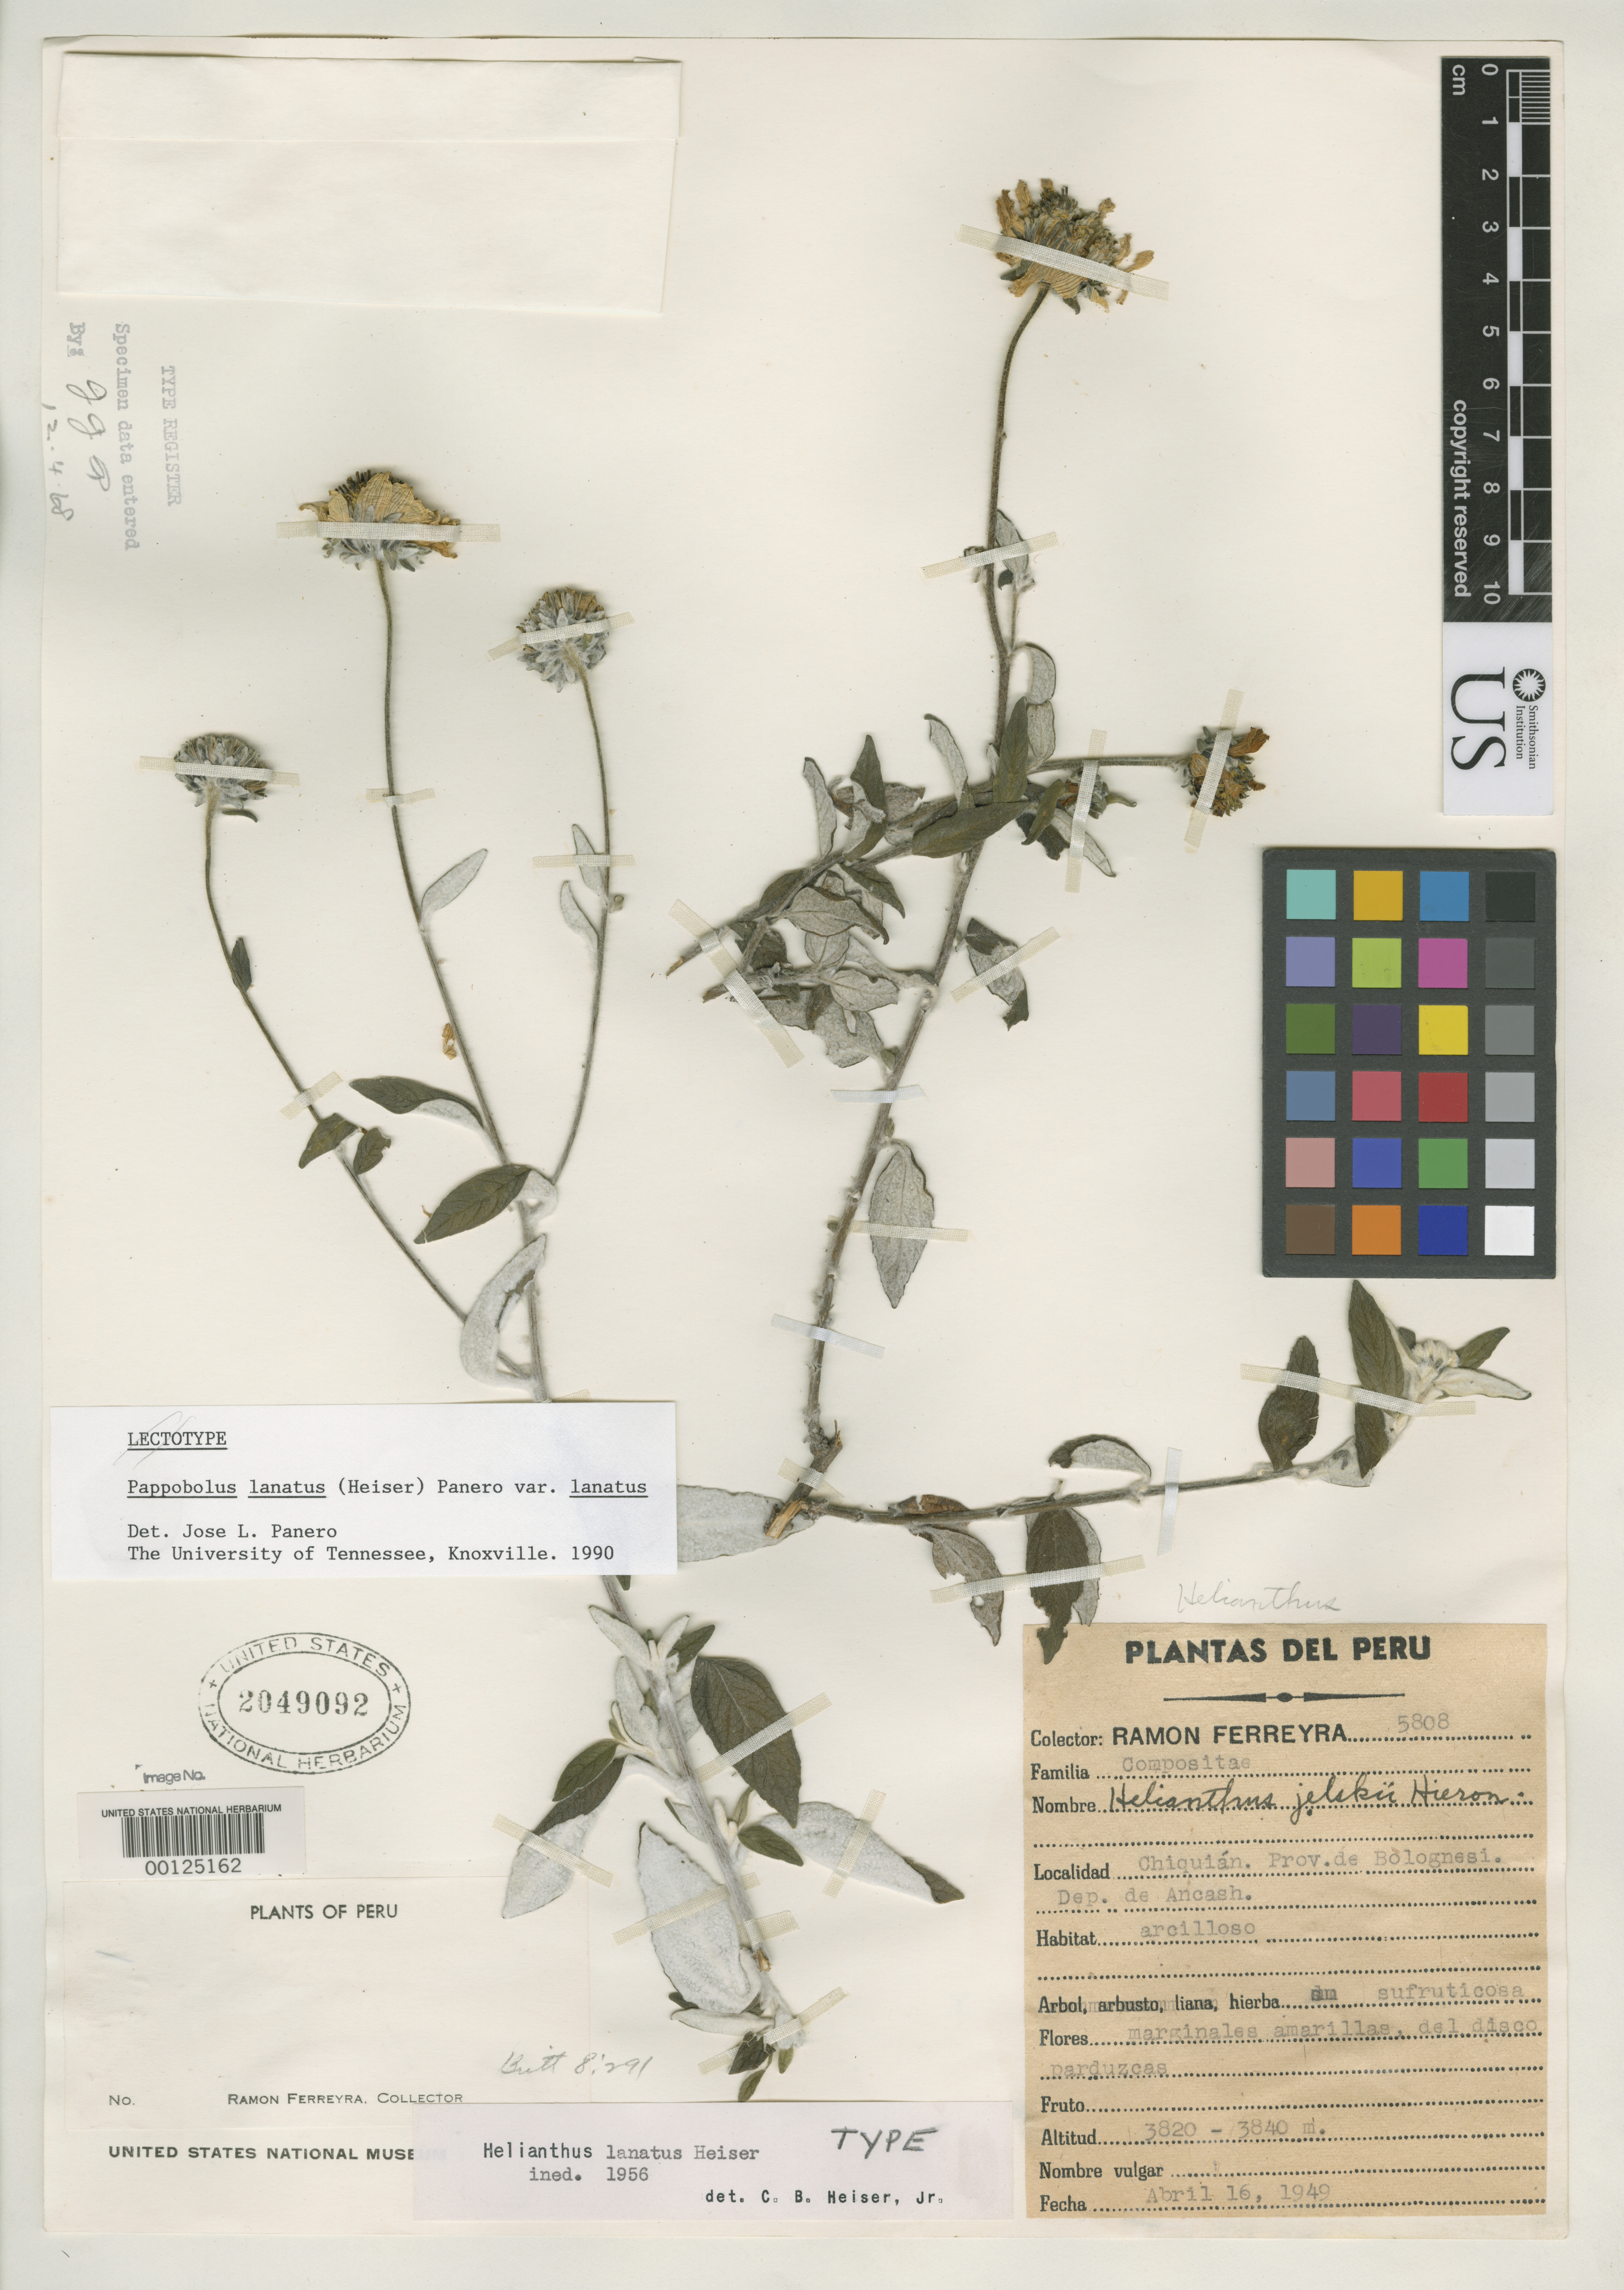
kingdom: Plantae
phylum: Tracheophyta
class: Magnoliopsida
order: Asterales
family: Asteraceae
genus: Helianthus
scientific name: Helianthus lanatus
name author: Heiser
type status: Holotype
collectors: R. A. Ferreyra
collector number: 5808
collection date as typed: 16 Apr 1949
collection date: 1949-04-16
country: Peru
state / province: Ancash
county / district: Bolognesi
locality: Chiquián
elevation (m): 3820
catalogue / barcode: US 2049092